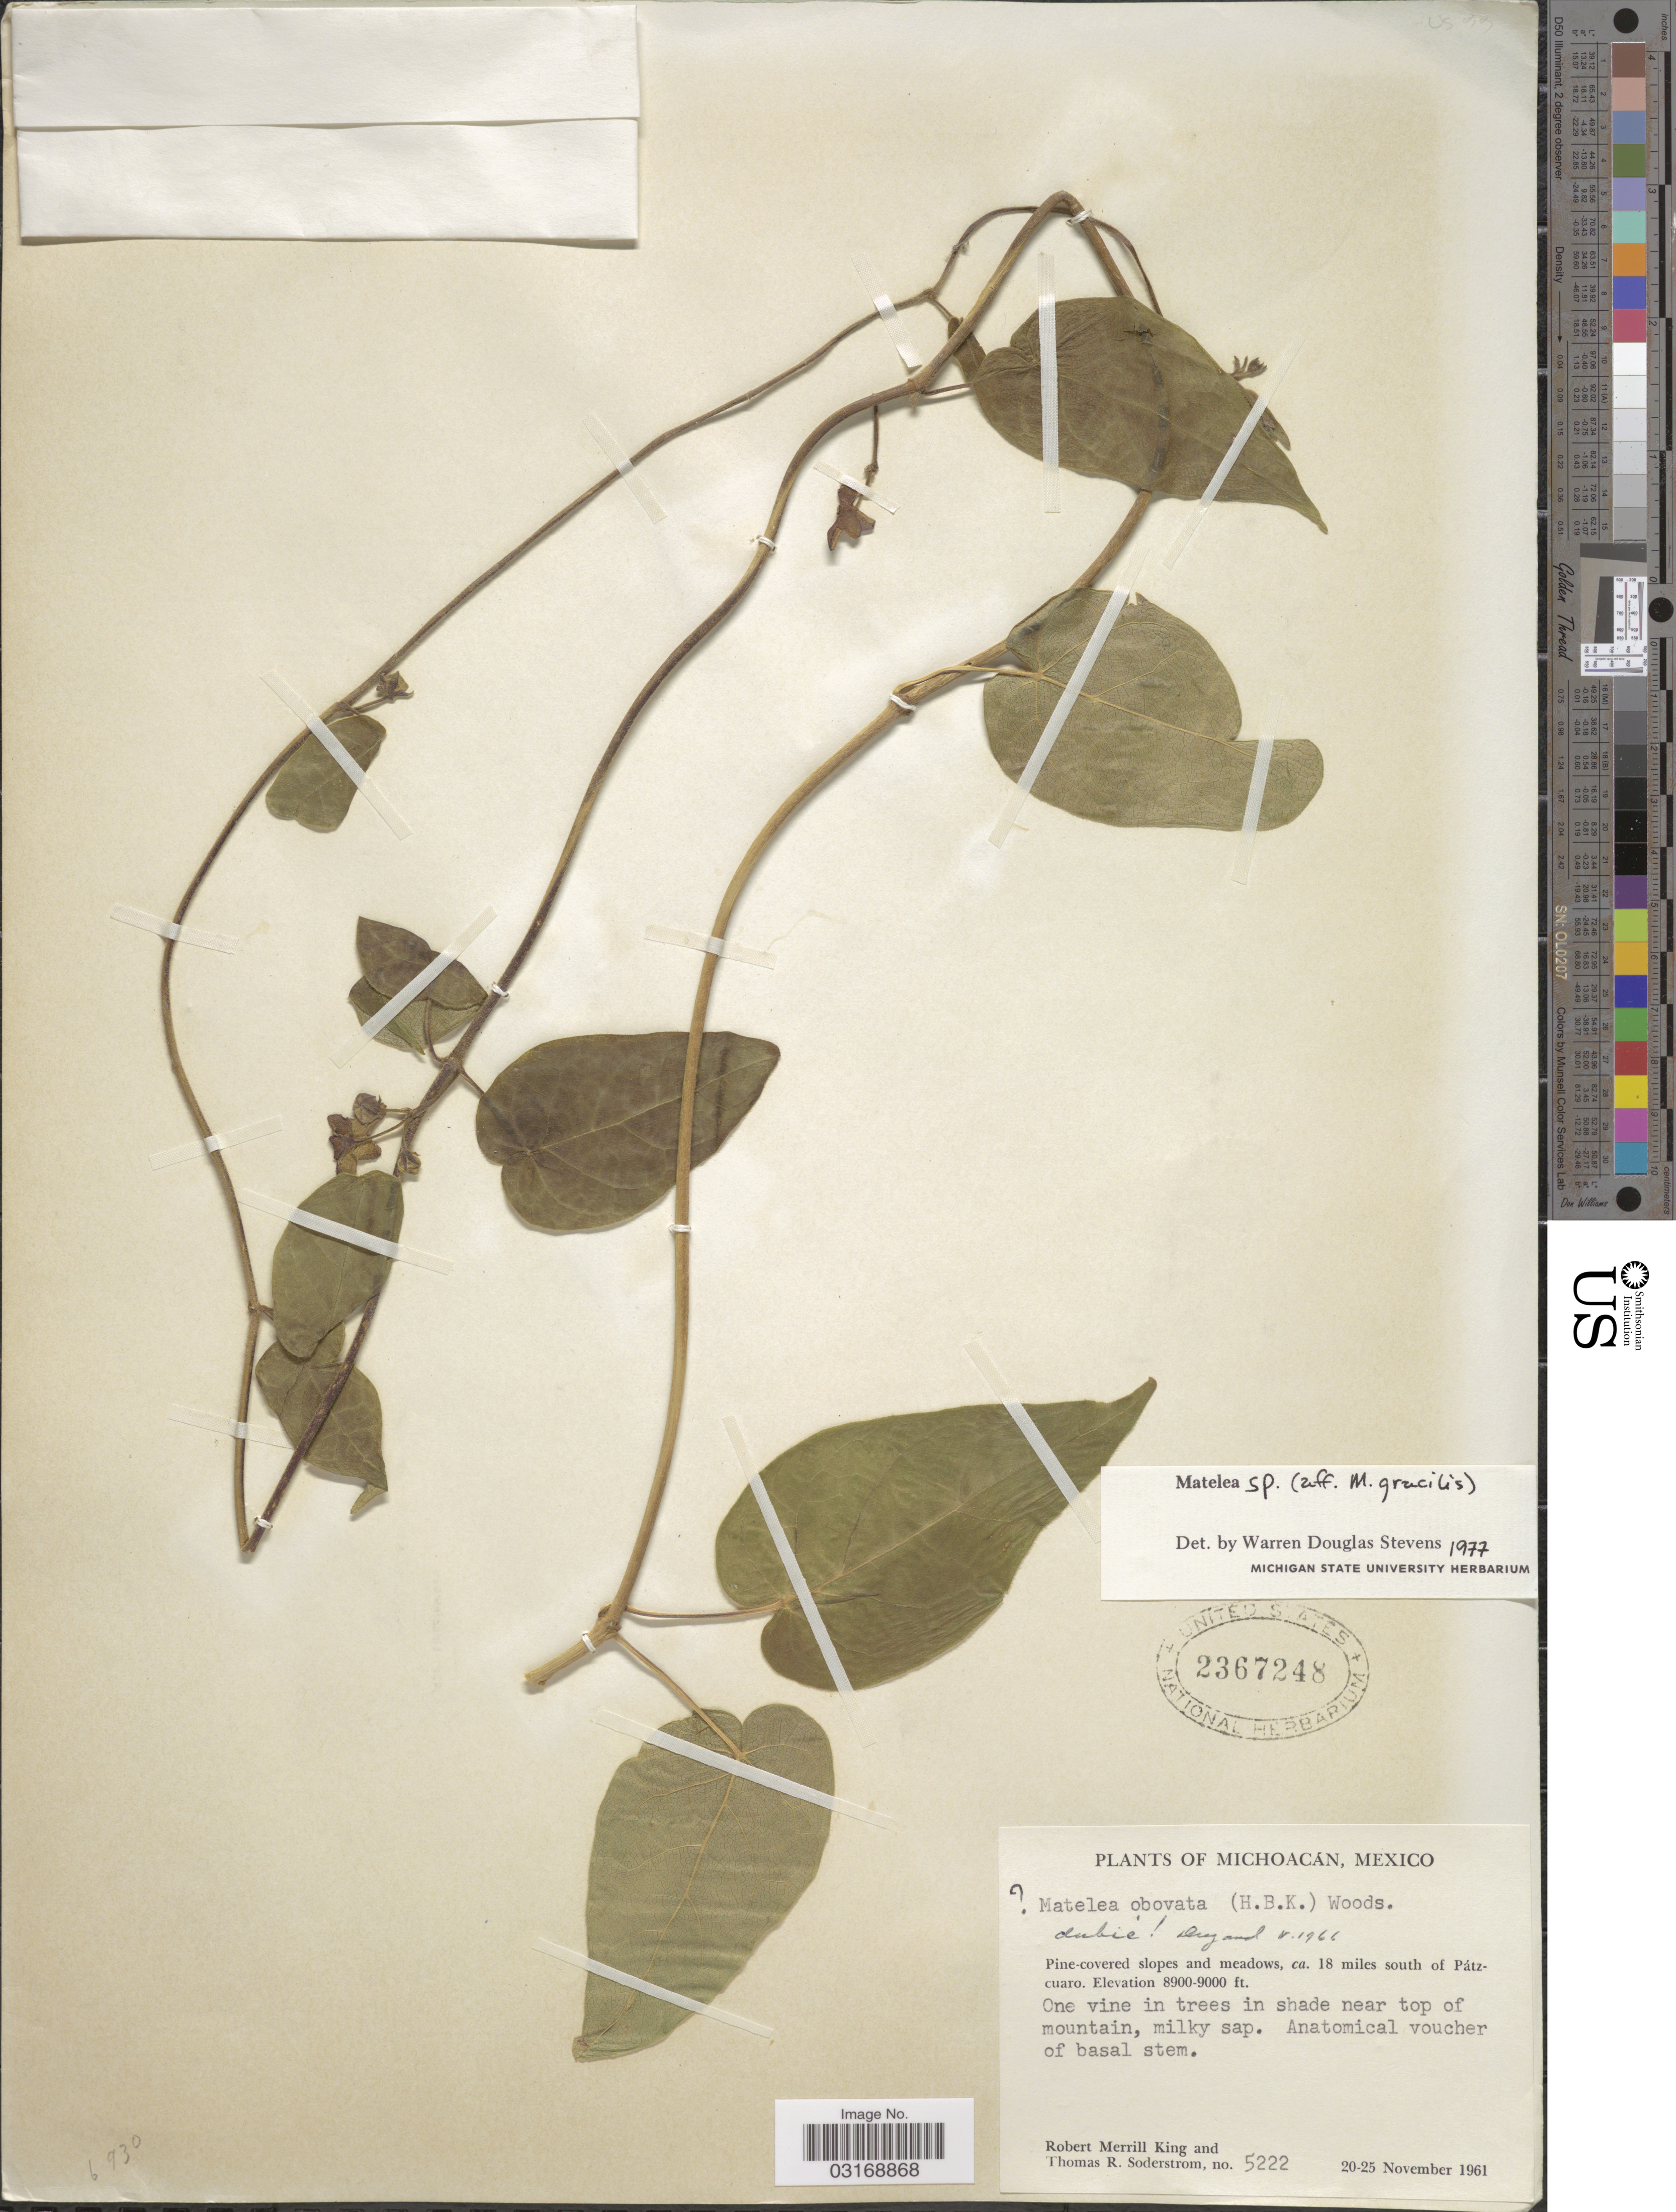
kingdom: Plantae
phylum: Tracheophyta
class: Magnoliopsida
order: Gentianales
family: Apocynaceae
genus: Matelea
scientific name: Matelea sp.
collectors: R. M. King & T. R. Soderstrom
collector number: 5222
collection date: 1961-11-20/1961-11-25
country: Mexico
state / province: Michoacán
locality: Pine-covered slopes and meadows, ca. 18 miles south of Pátzcuaro.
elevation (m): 2713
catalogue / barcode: US 2367248